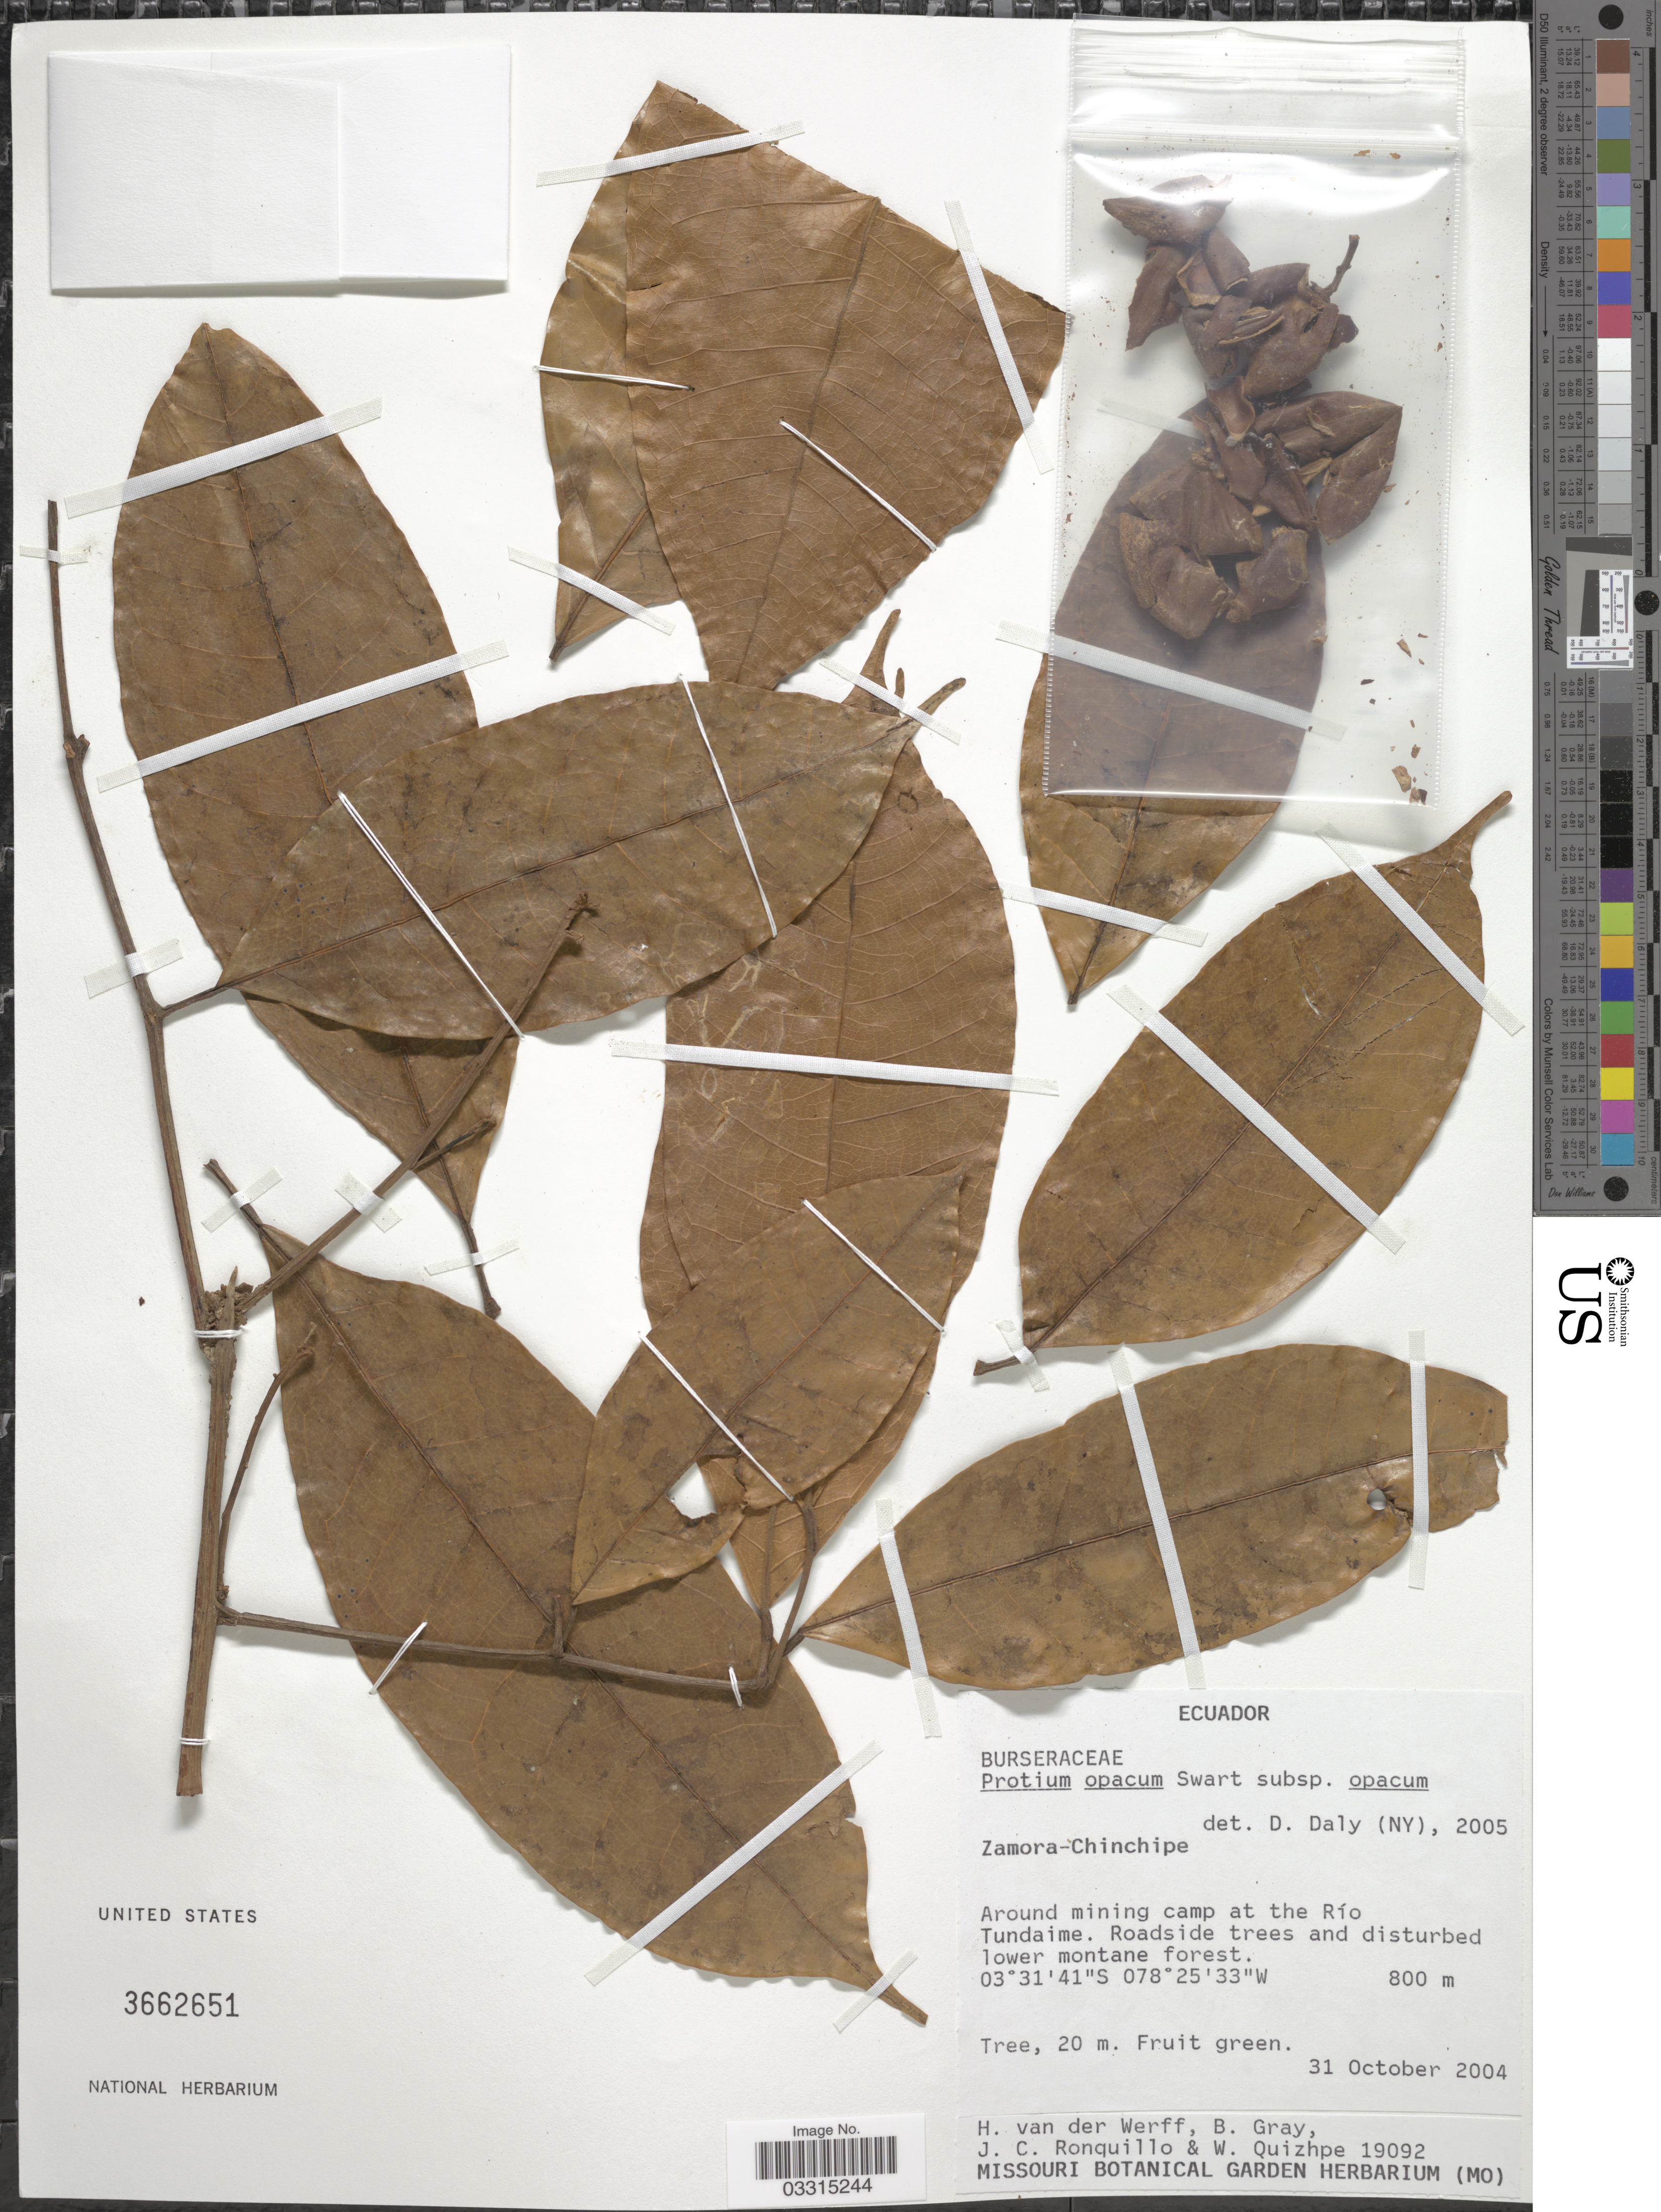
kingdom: Plantae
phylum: Tracheophyta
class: Magnoliopsida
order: Sapindales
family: Burseraceae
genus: Protium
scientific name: Protium opacum subsp. opacum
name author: Swart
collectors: H. van der Werff, B. Gray, J. Ronquillo & W. Quizhpe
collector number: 19092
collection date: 2004-10-31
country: Ecuador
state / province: Zamora-Chinchipe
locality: Around mining camp at the Río Tundaime. Roadside trees and disturbed lower montane forest.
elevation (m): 800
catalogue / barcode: US 3662651